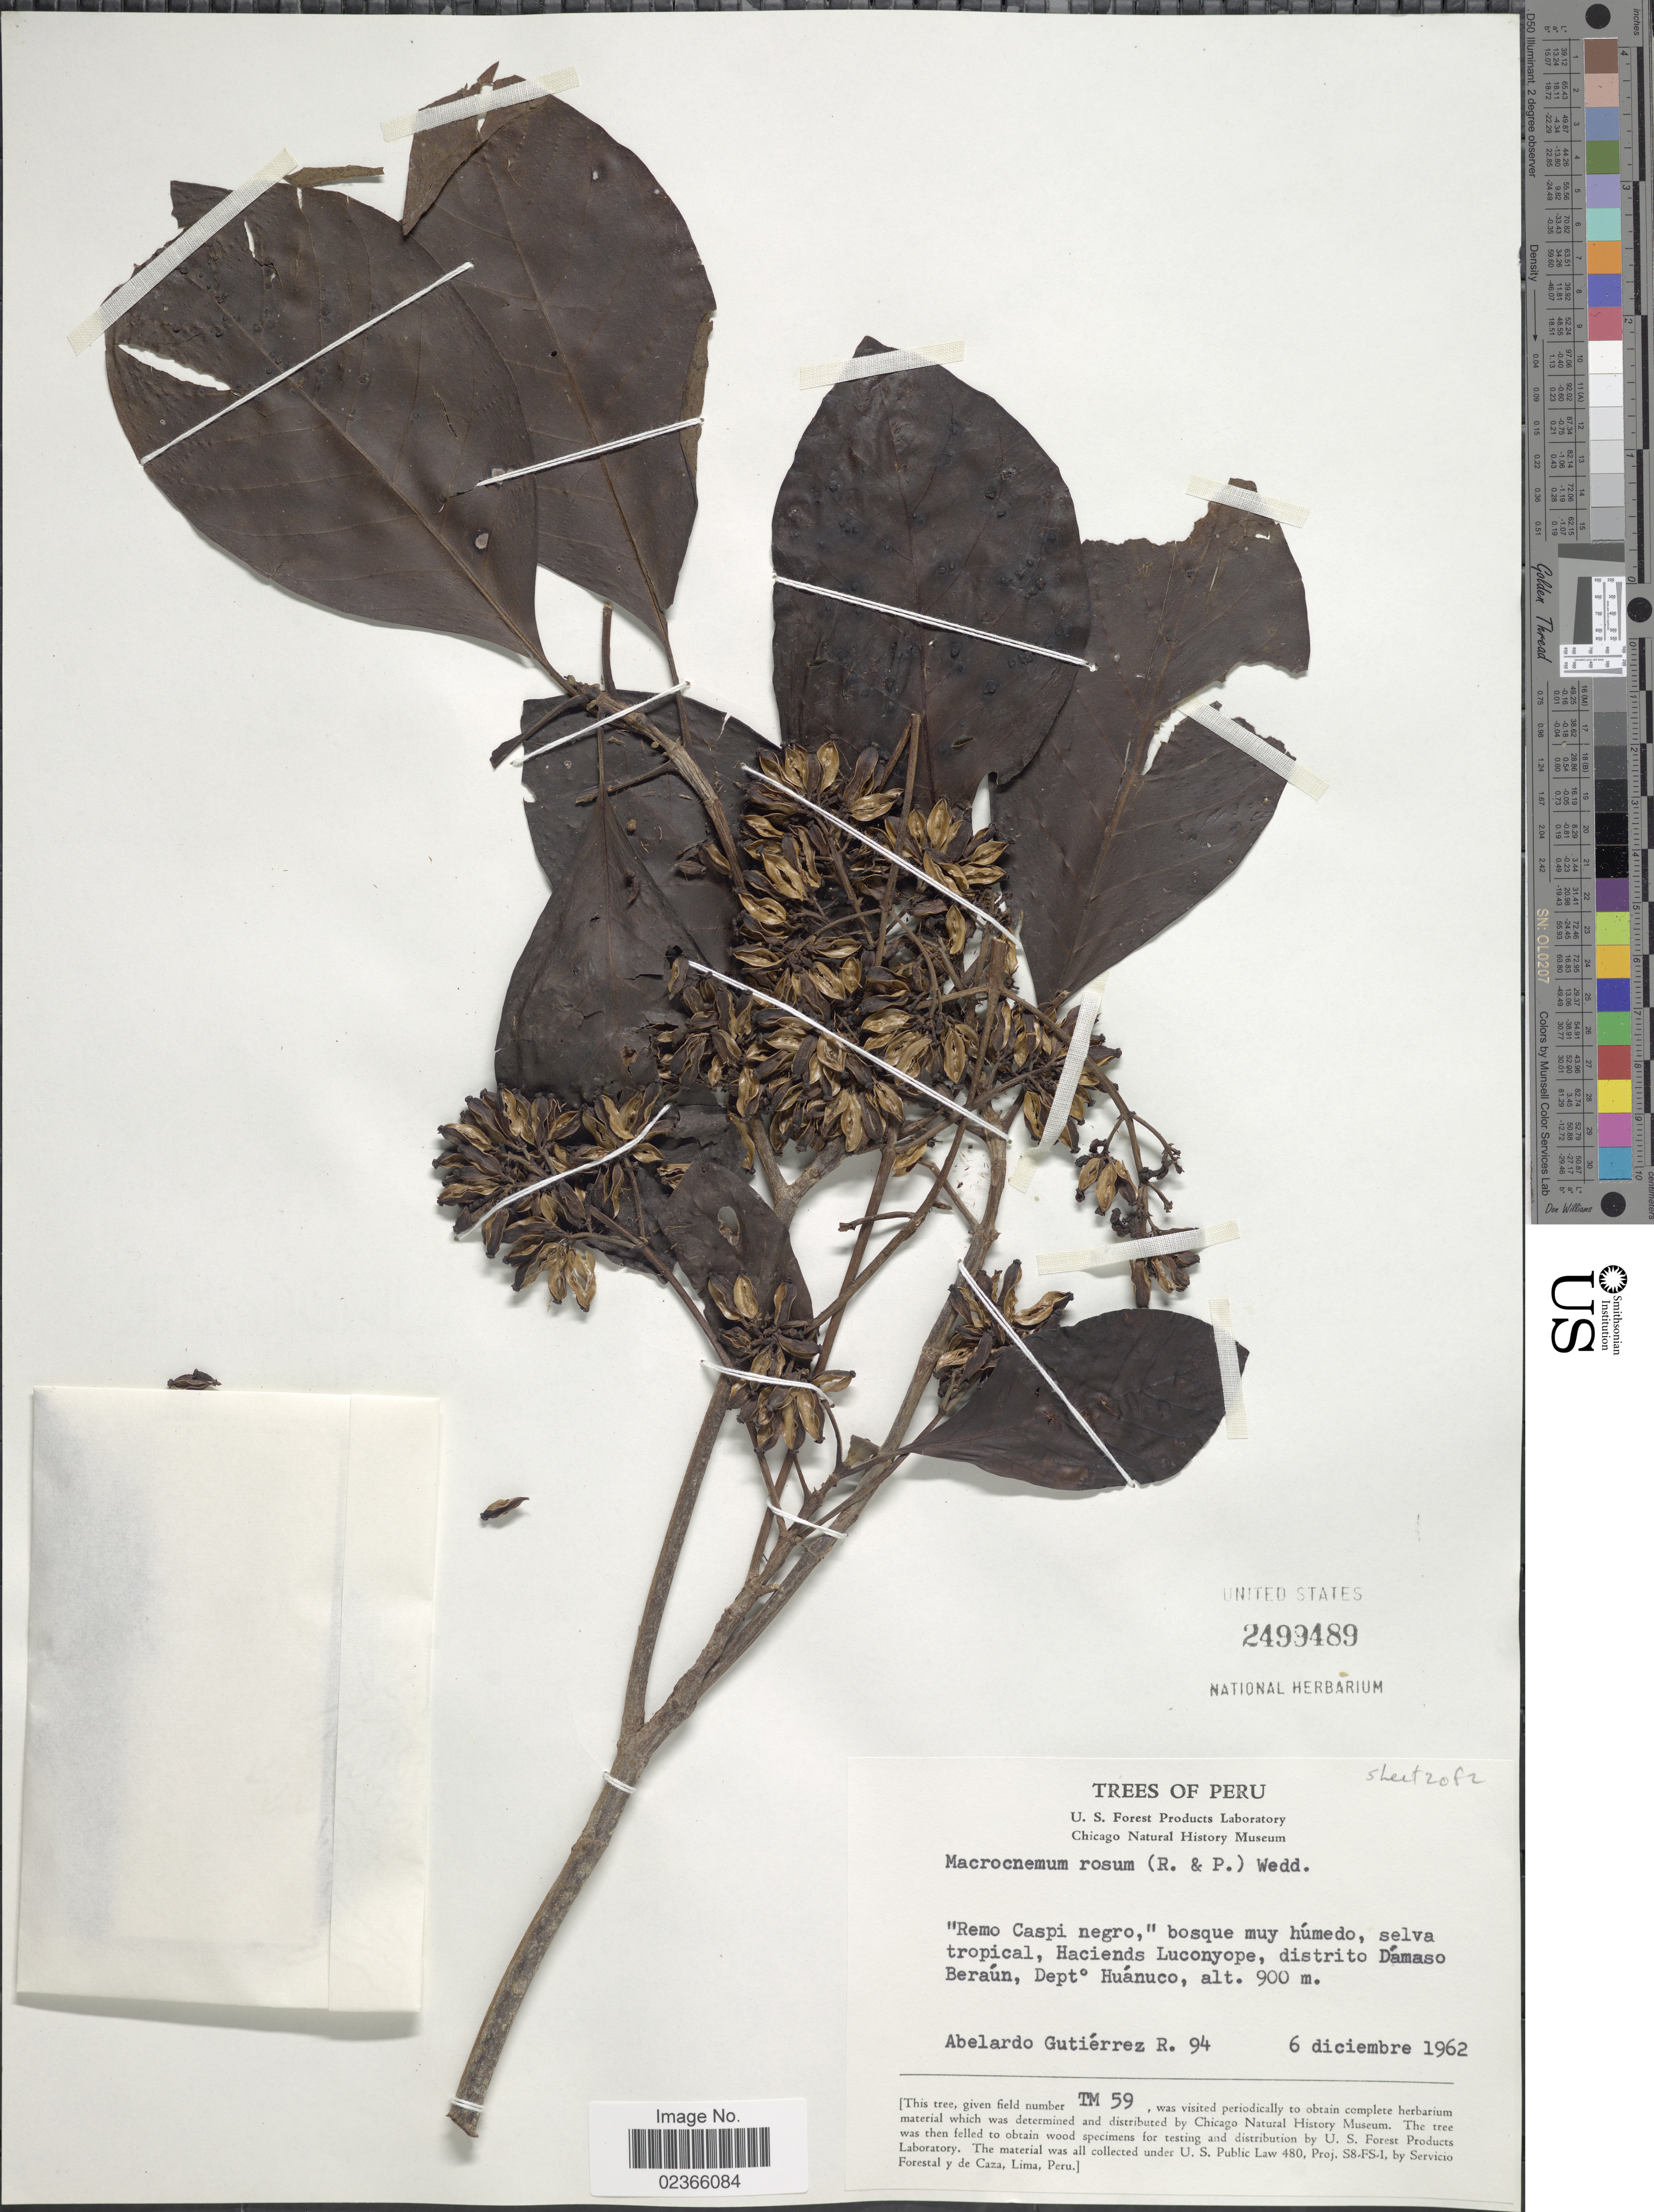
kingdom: Plantae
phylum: Tracheophyta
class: Magnoliopsida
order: Gentianales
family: Rubiaceae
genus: Macrocnemum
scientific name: Macrocnemum roseum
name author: (Ruiz & Pav.) Wedd.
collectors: A. Gutiérrez R.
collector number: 94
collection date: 1962-12-06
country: Peru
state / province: Huánuco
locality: Selva tropical, Haciends Luconyope, distrito Damaso Beraun, Dept. Huanuco.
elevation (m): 900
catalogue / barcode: US 2499489